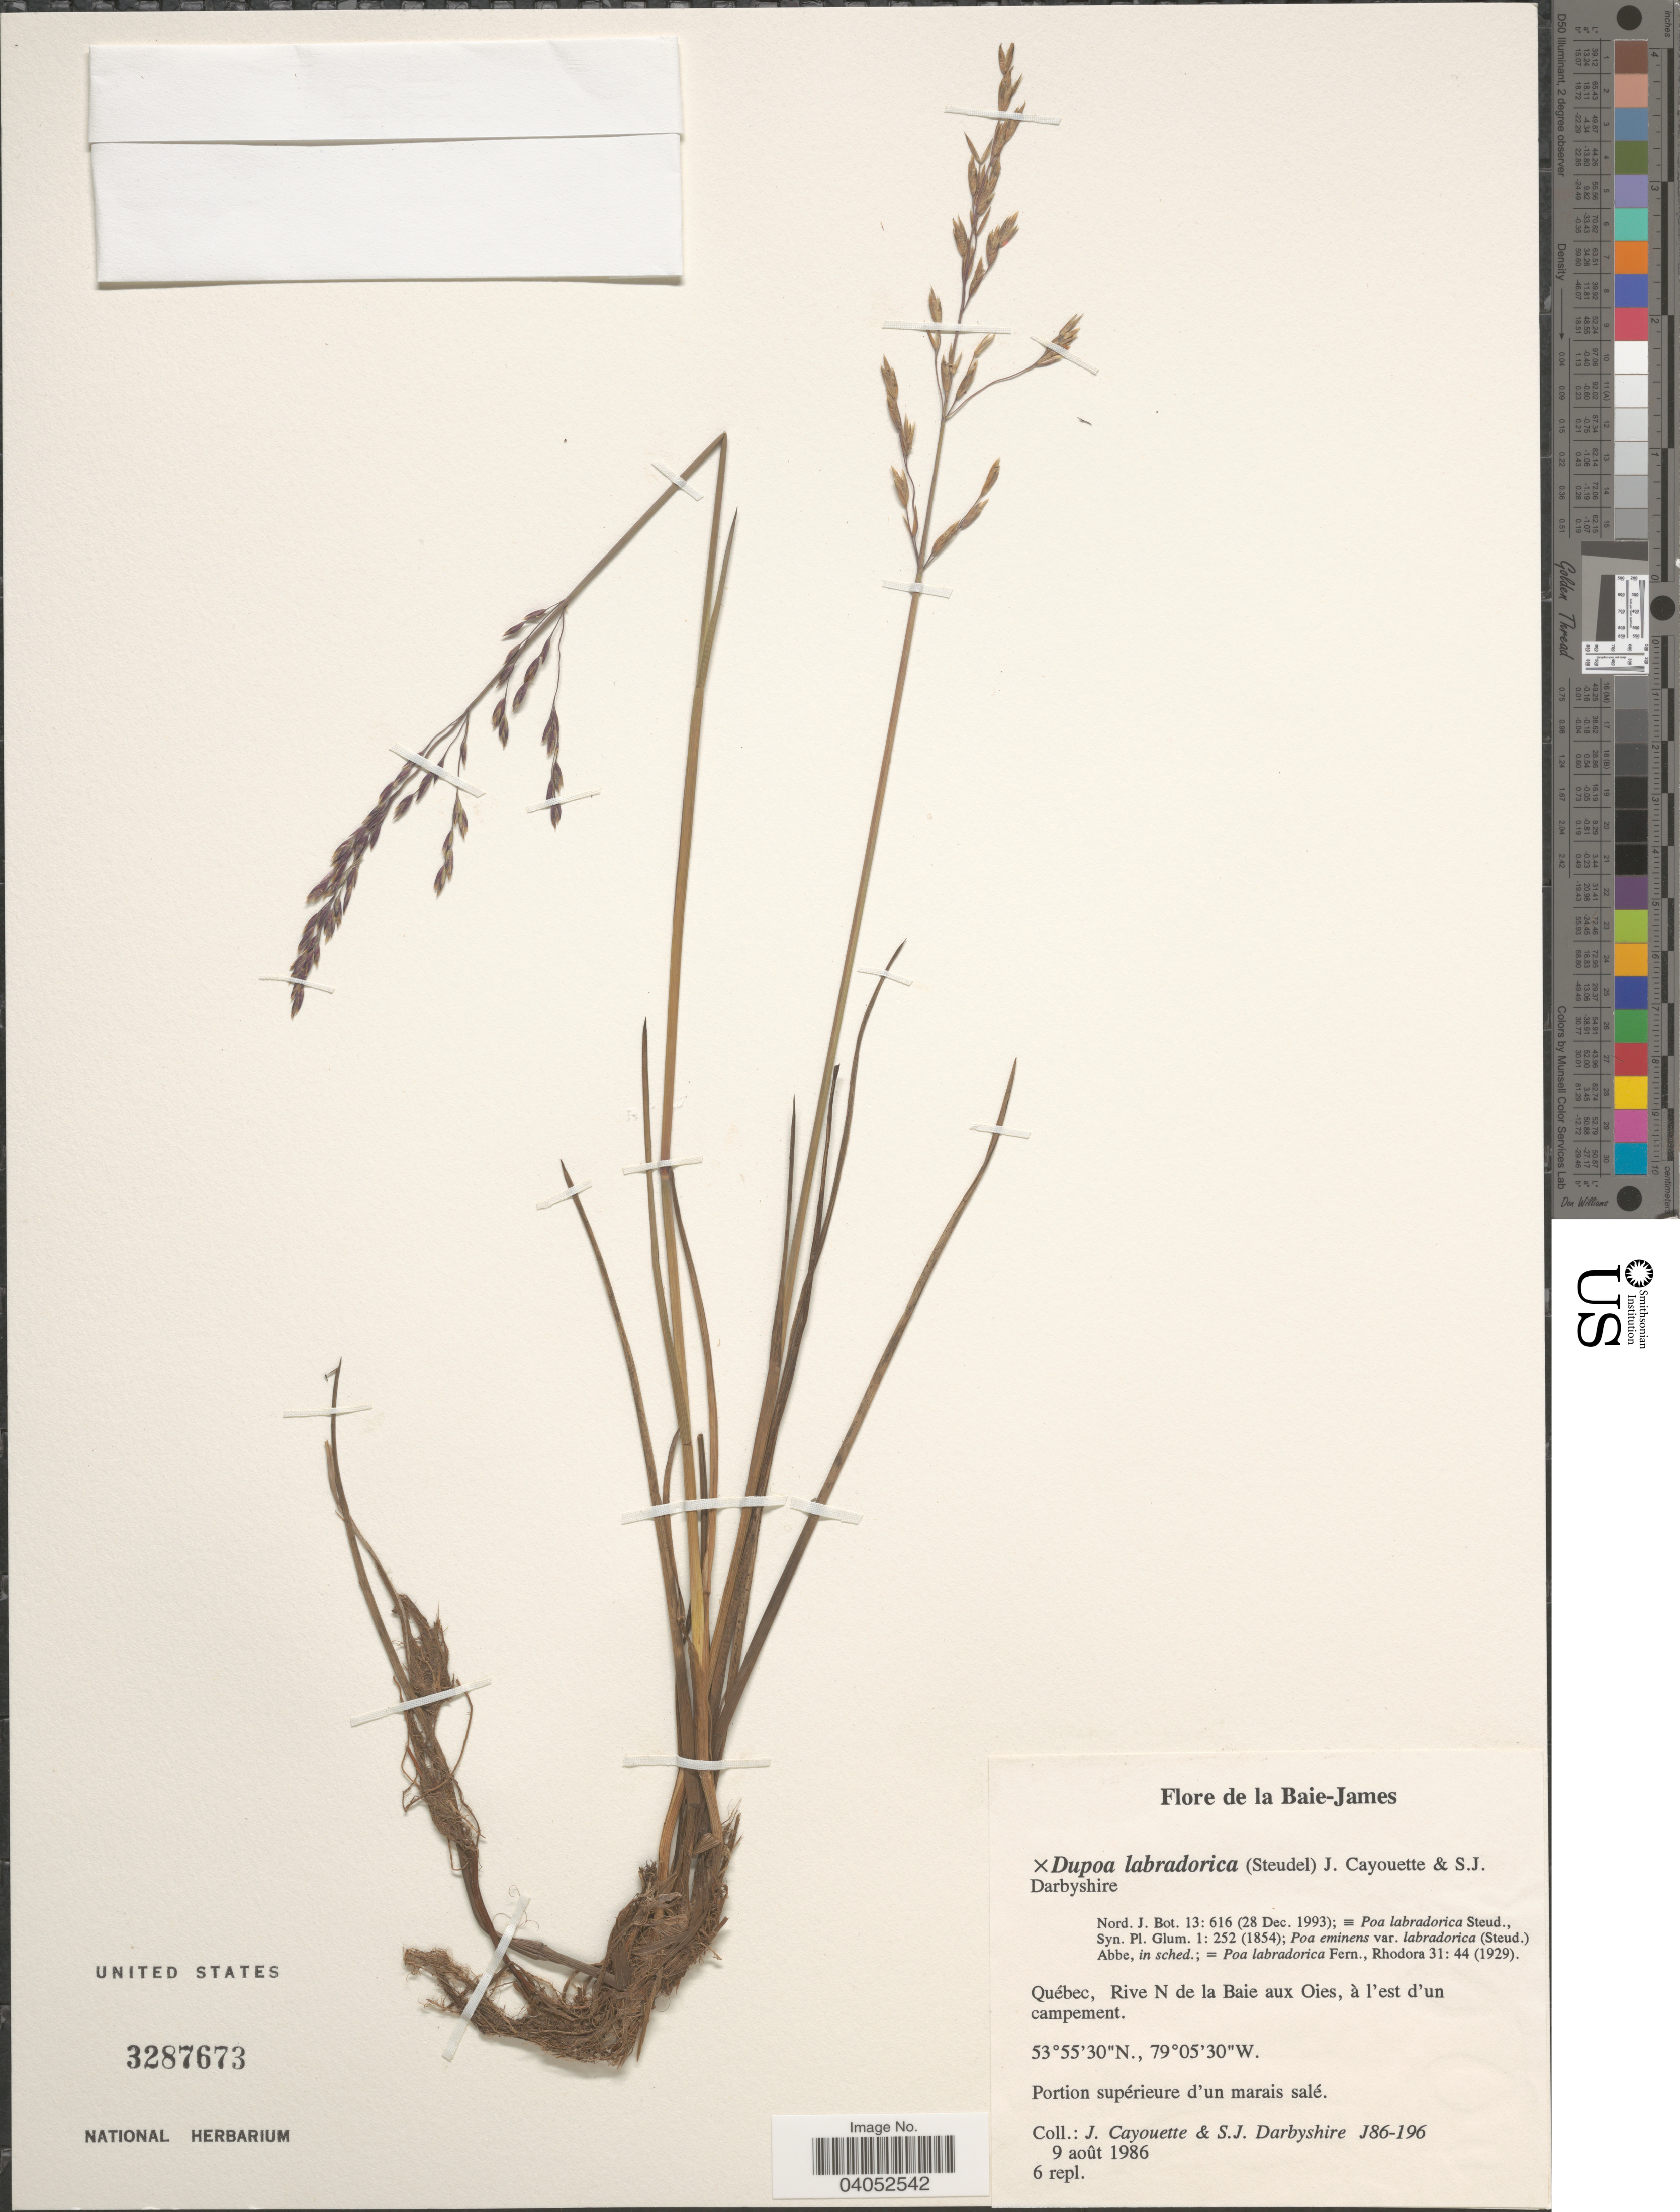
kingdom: Plantae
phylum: Tracheophyta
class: Liliopsida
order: Poales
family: Poaceae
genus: Dupontopoa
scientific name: Dupontopoa labradorica ined.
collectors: J. Cayouette & S. Darbyshire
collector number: J86-196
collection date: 1986-08-09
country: Canada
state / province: Quebec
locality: La Baie-James. Rive N de la Baie aux Oies, à l'est d'un campement.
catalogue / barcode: US 3287673